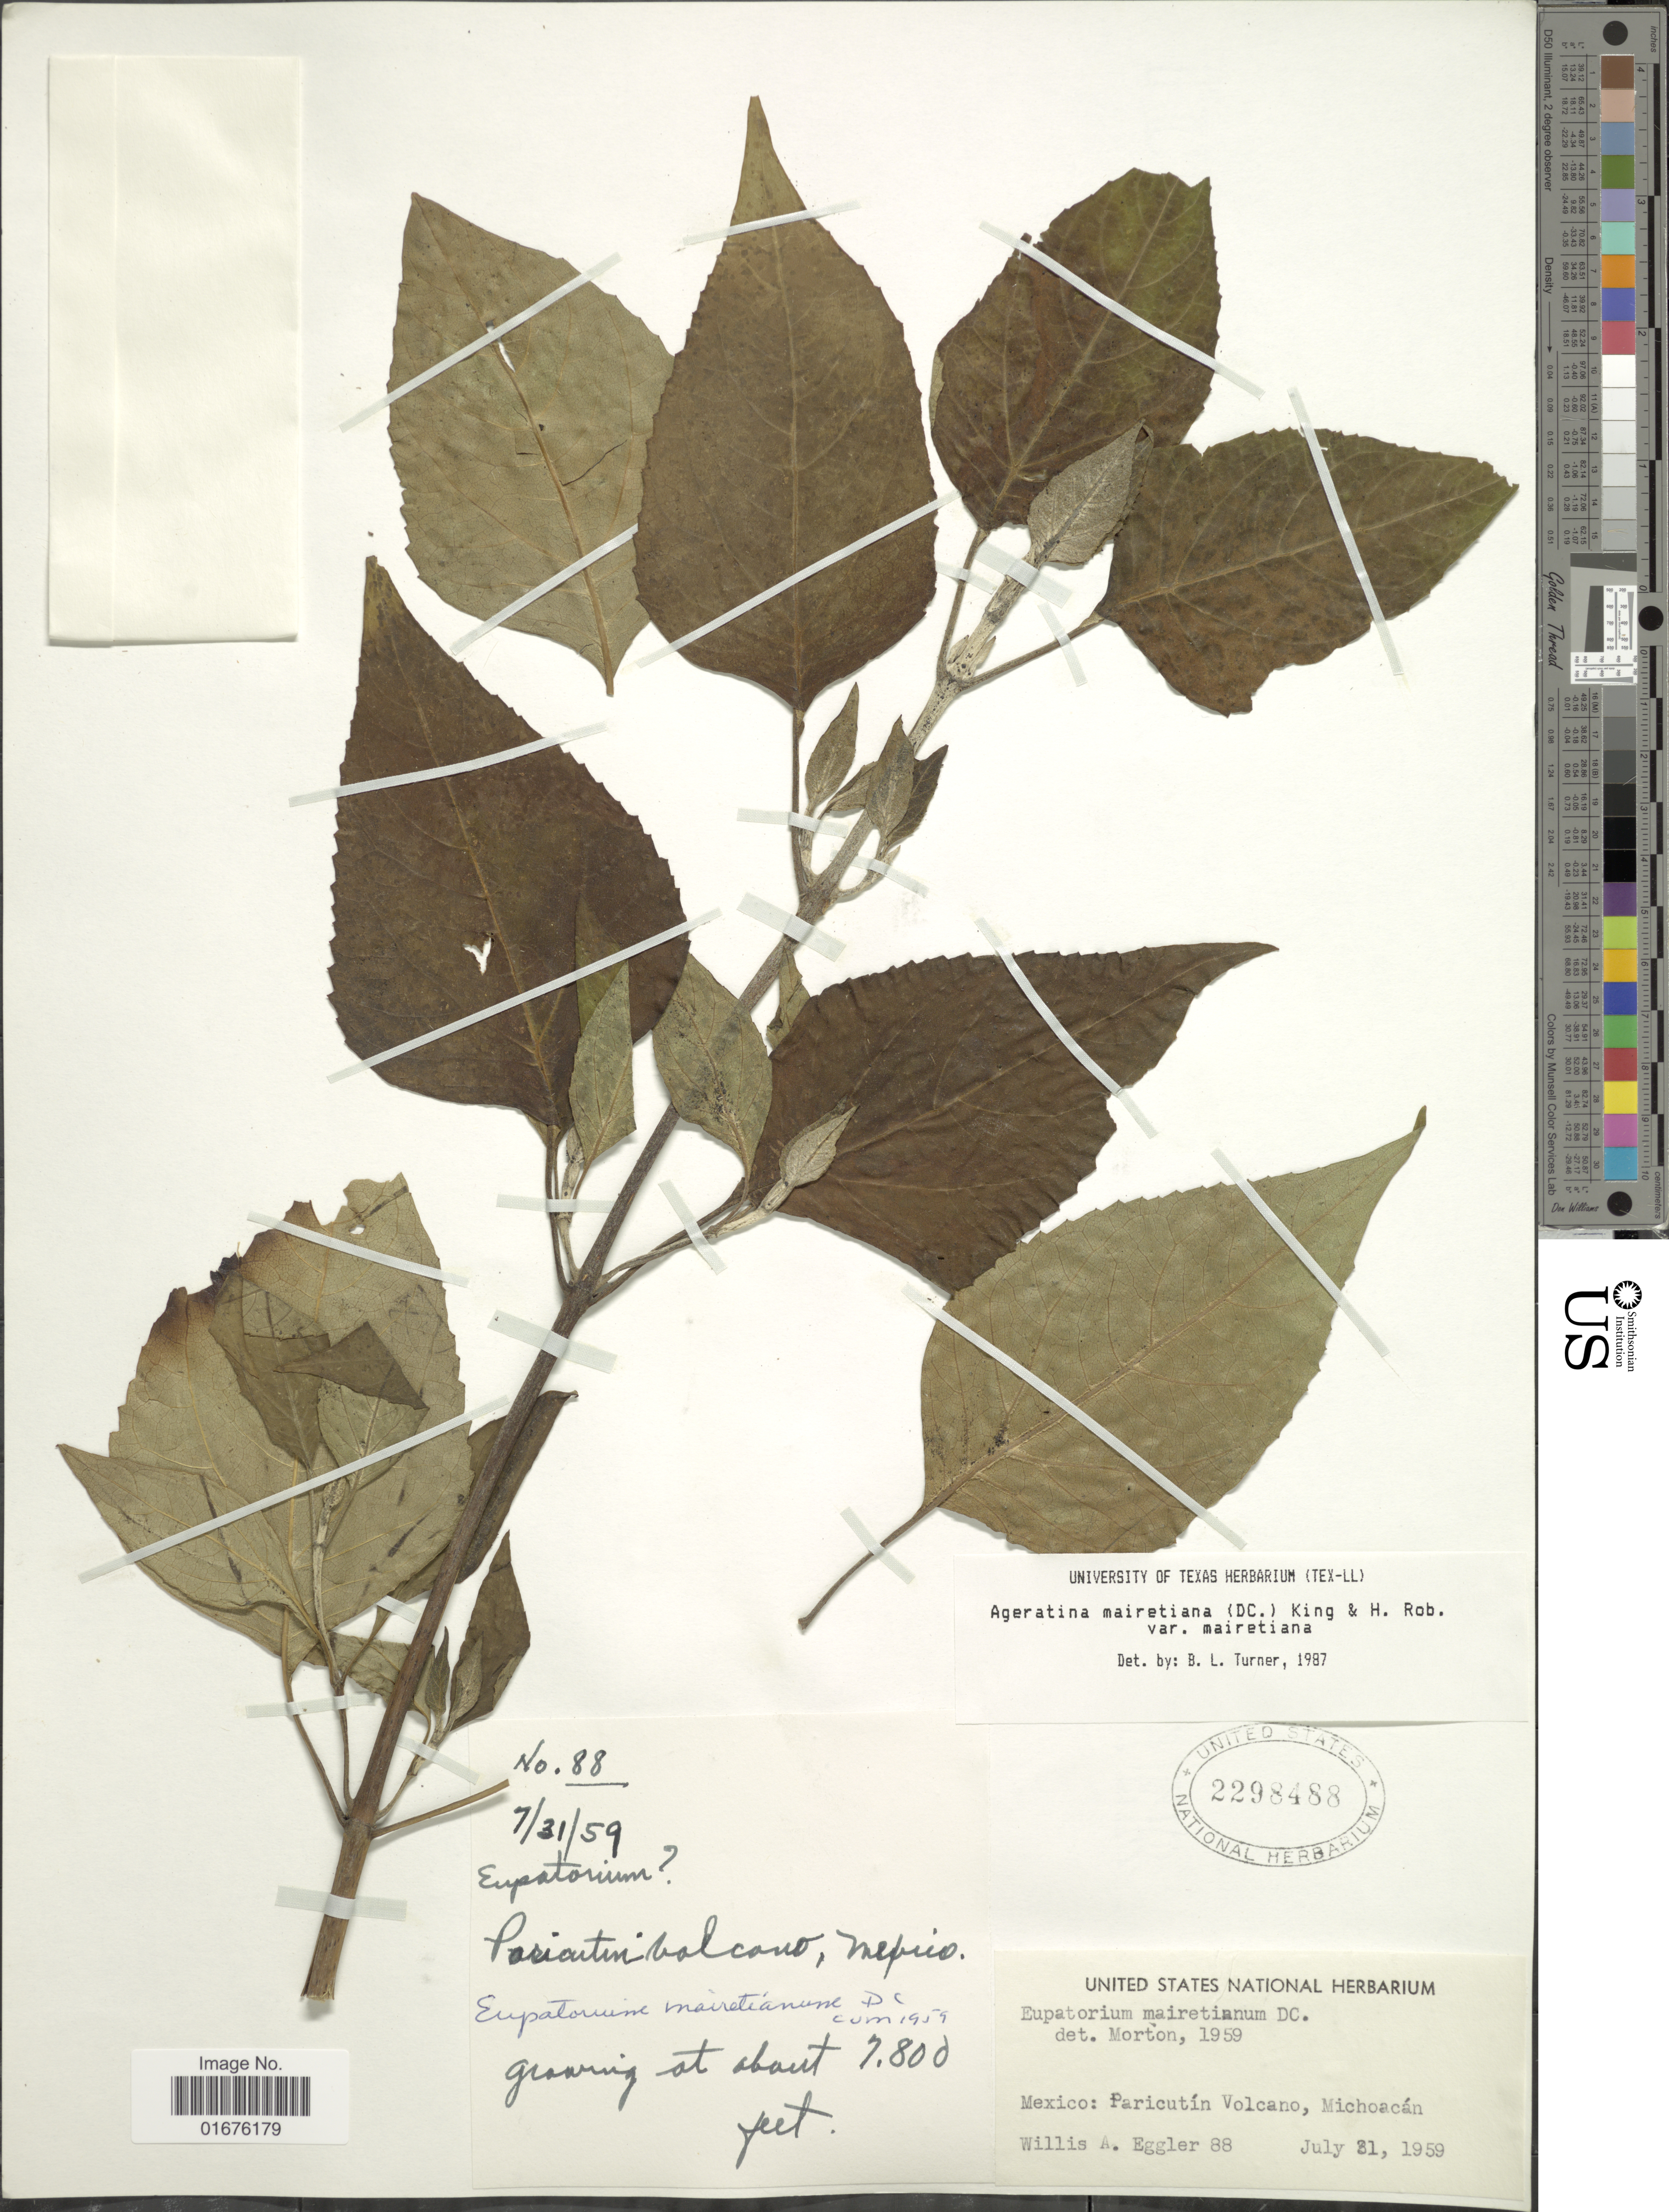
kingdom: Plantae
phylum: Tracheophyta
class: Magnoliopsida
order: Asterales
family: Asteraceae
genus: Ageratina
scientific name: Ageratina mairetiana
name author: (DC.) R.M. King & H. Rob.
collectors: W. A. Eggler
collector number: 88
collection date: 1959-07-31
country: Mexico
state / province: Michoacán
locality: Paricutín Volcano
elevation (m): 2377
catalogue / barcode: US 2298488